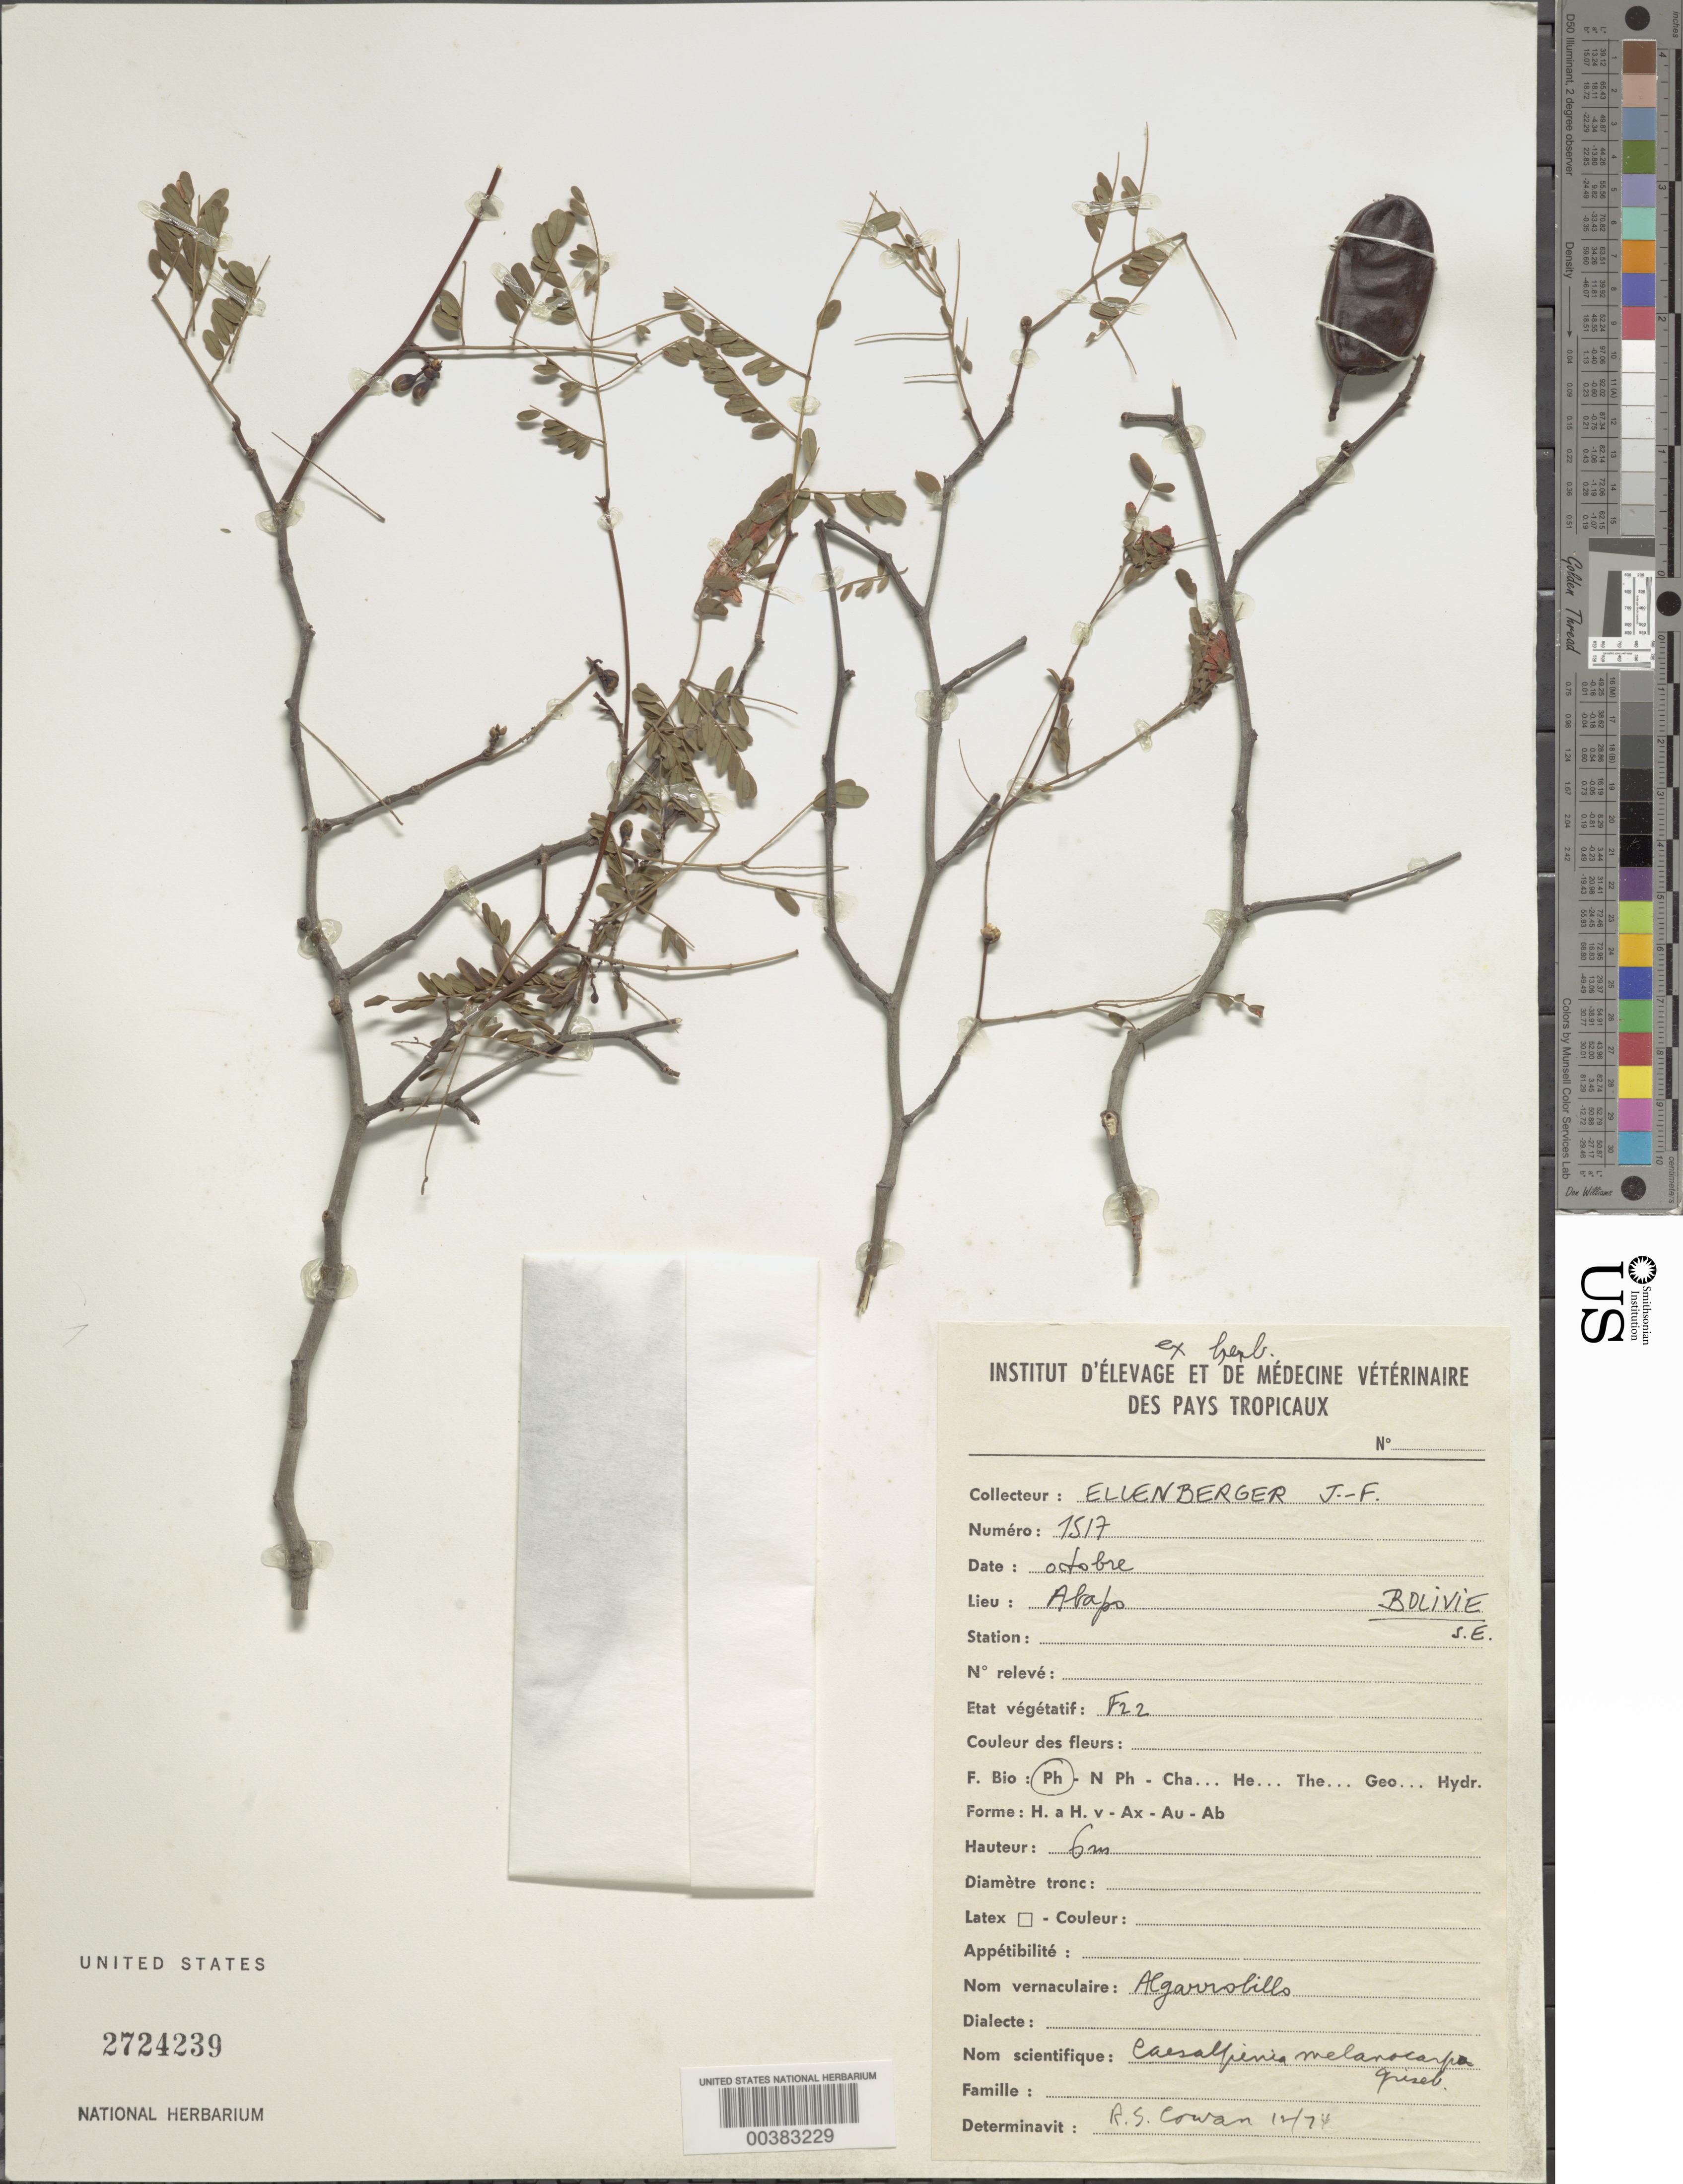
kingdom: Plantae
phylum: Tracheophyta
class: Magnoliopsida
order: Fabales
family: Fabaceae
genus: Libidibia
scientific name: Libidibia paraguariensis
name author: (Parodi) G.P. Lewis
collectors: J. Ellenberger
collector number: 1517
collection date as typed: Oct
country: Bolivia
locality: Abapo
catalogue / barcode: US 2724239